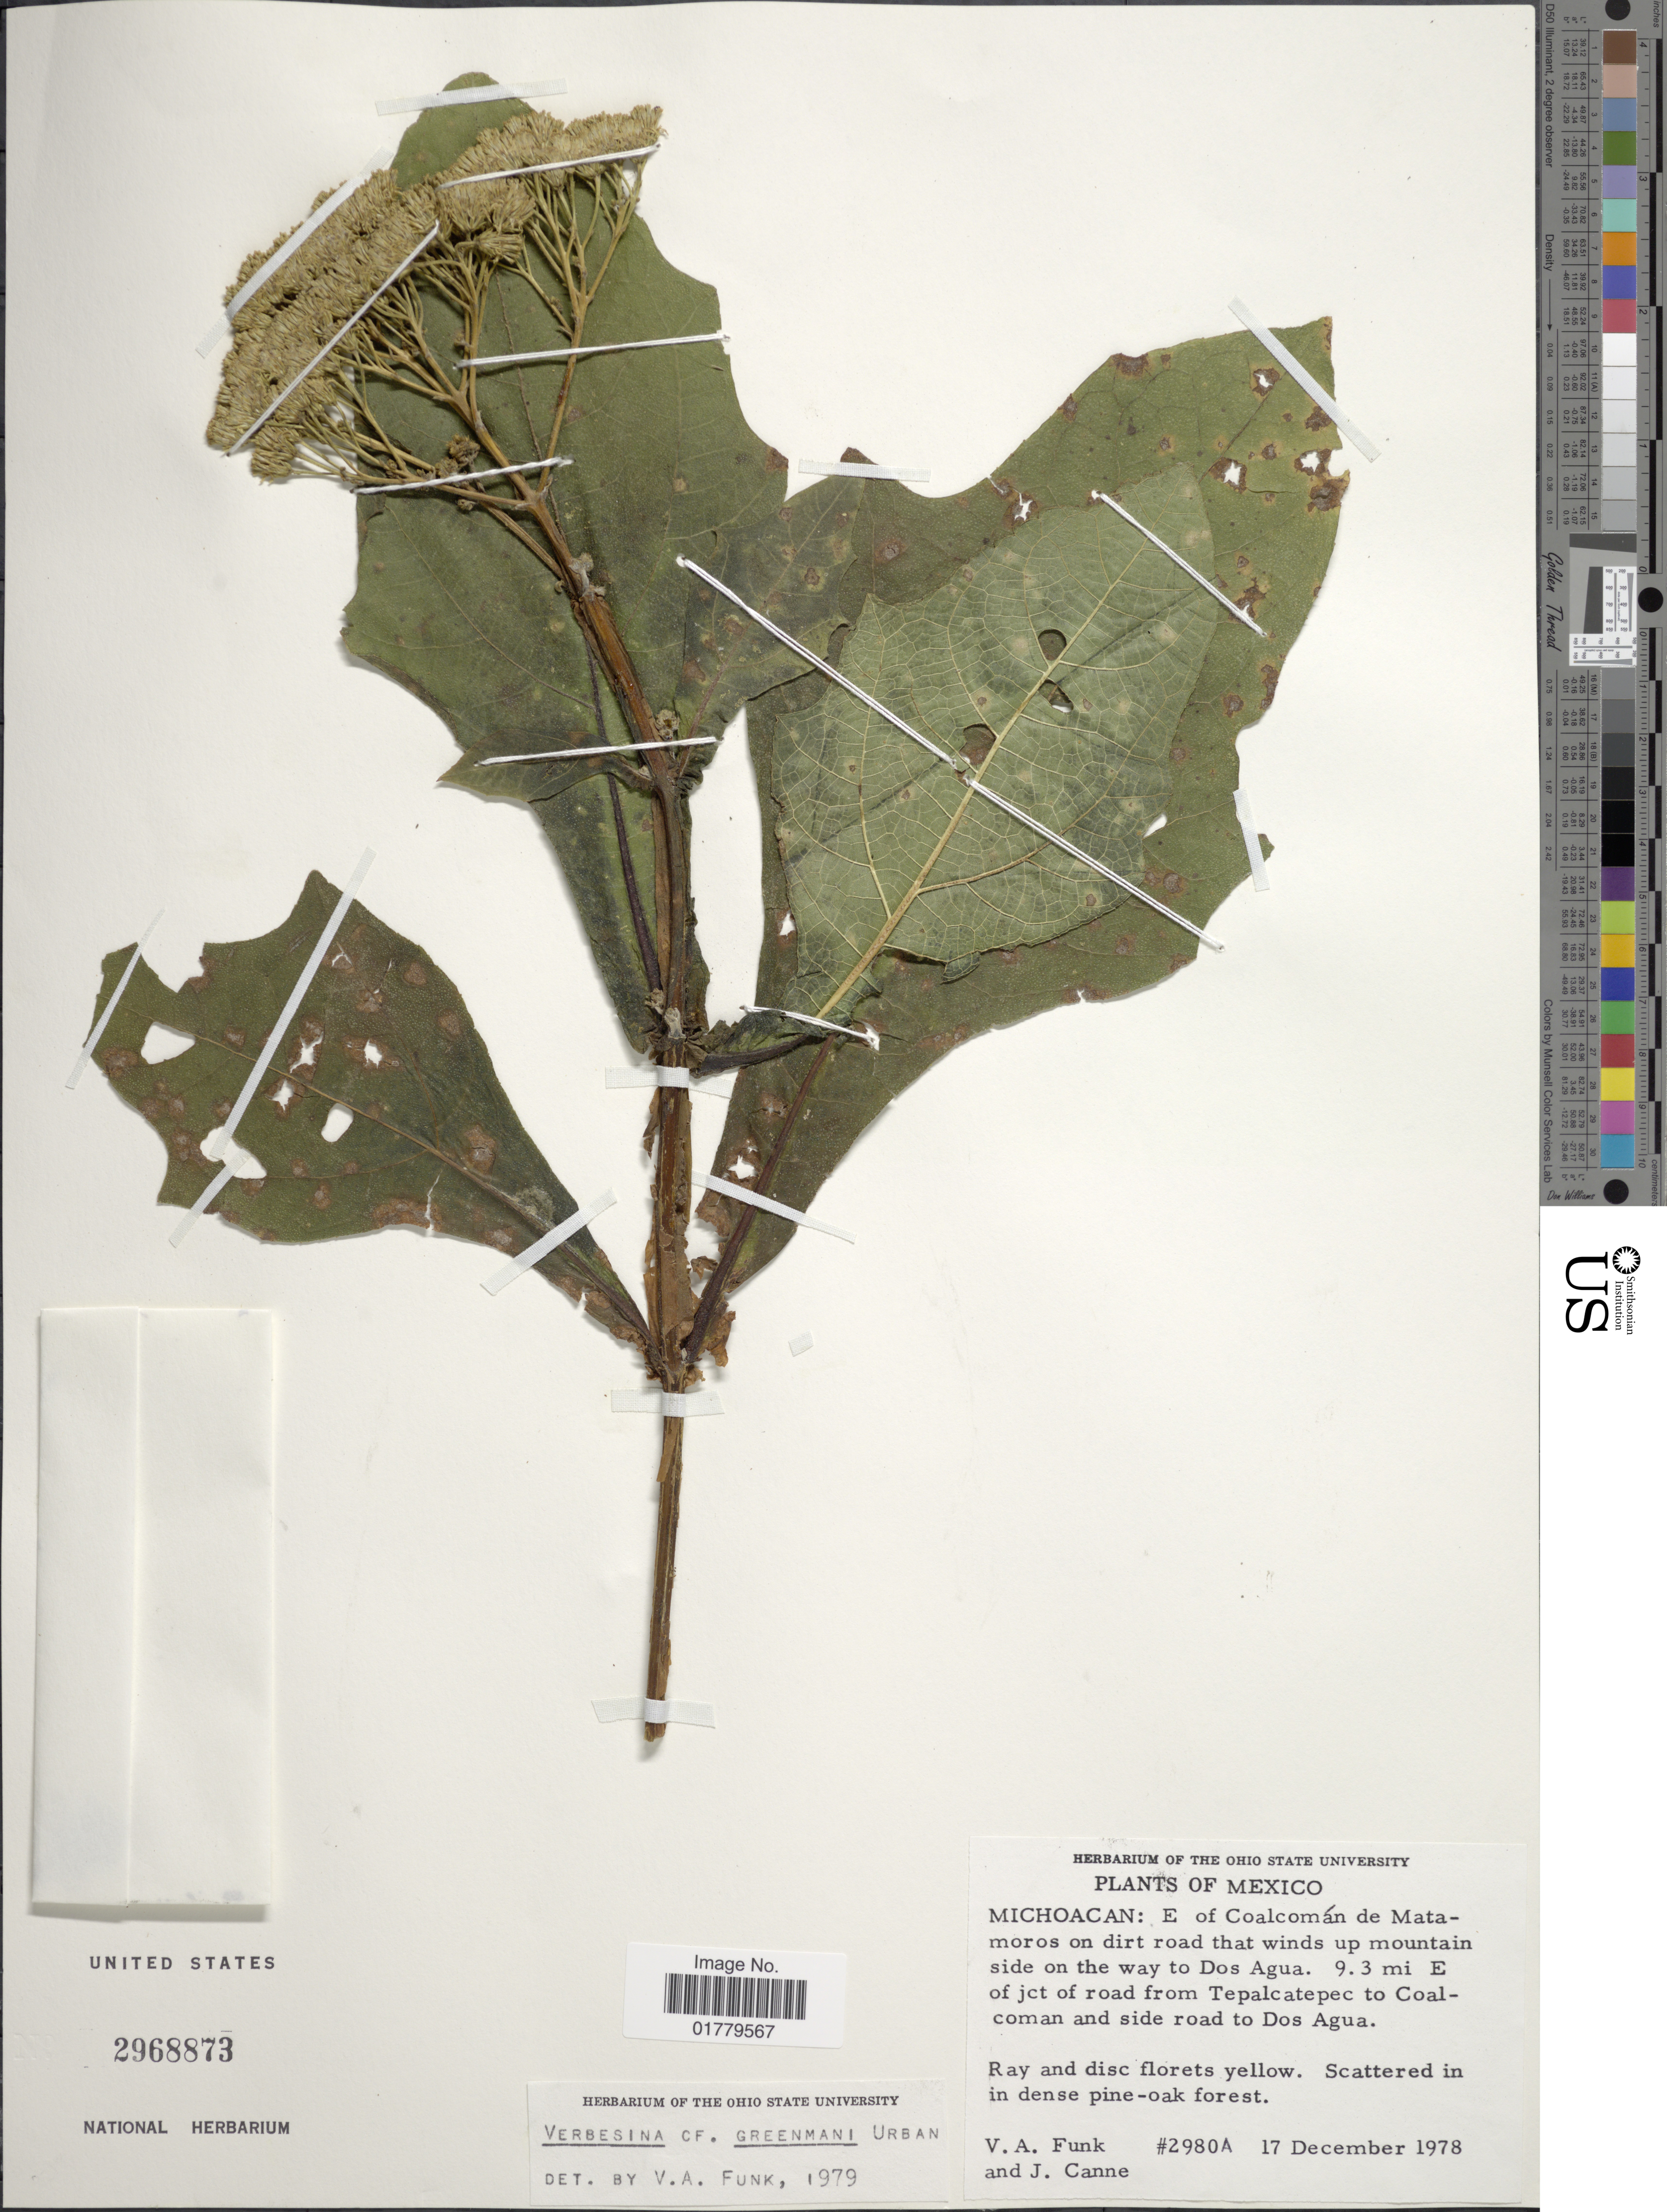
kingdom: Plantae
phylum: Tracheophyta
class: Magnoliopsida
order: Asterales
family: Asteraceae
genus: Verbesina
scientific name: Verbesina fastigiata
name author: B.L. Rob. & Greenm.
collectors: V. Funk & J. M. Canne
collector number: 2980A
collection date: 1978-12-17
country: Mexico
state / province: Michoacán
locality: Michoacan: E of Coalcomán de Matamoros on dirt road that winds up mountain side on the way to Dos Agua. 9.3 mi E of jct of road from Tepalcatepec to Coalcoman and side road to Dos Agua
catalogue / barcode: US 2968873